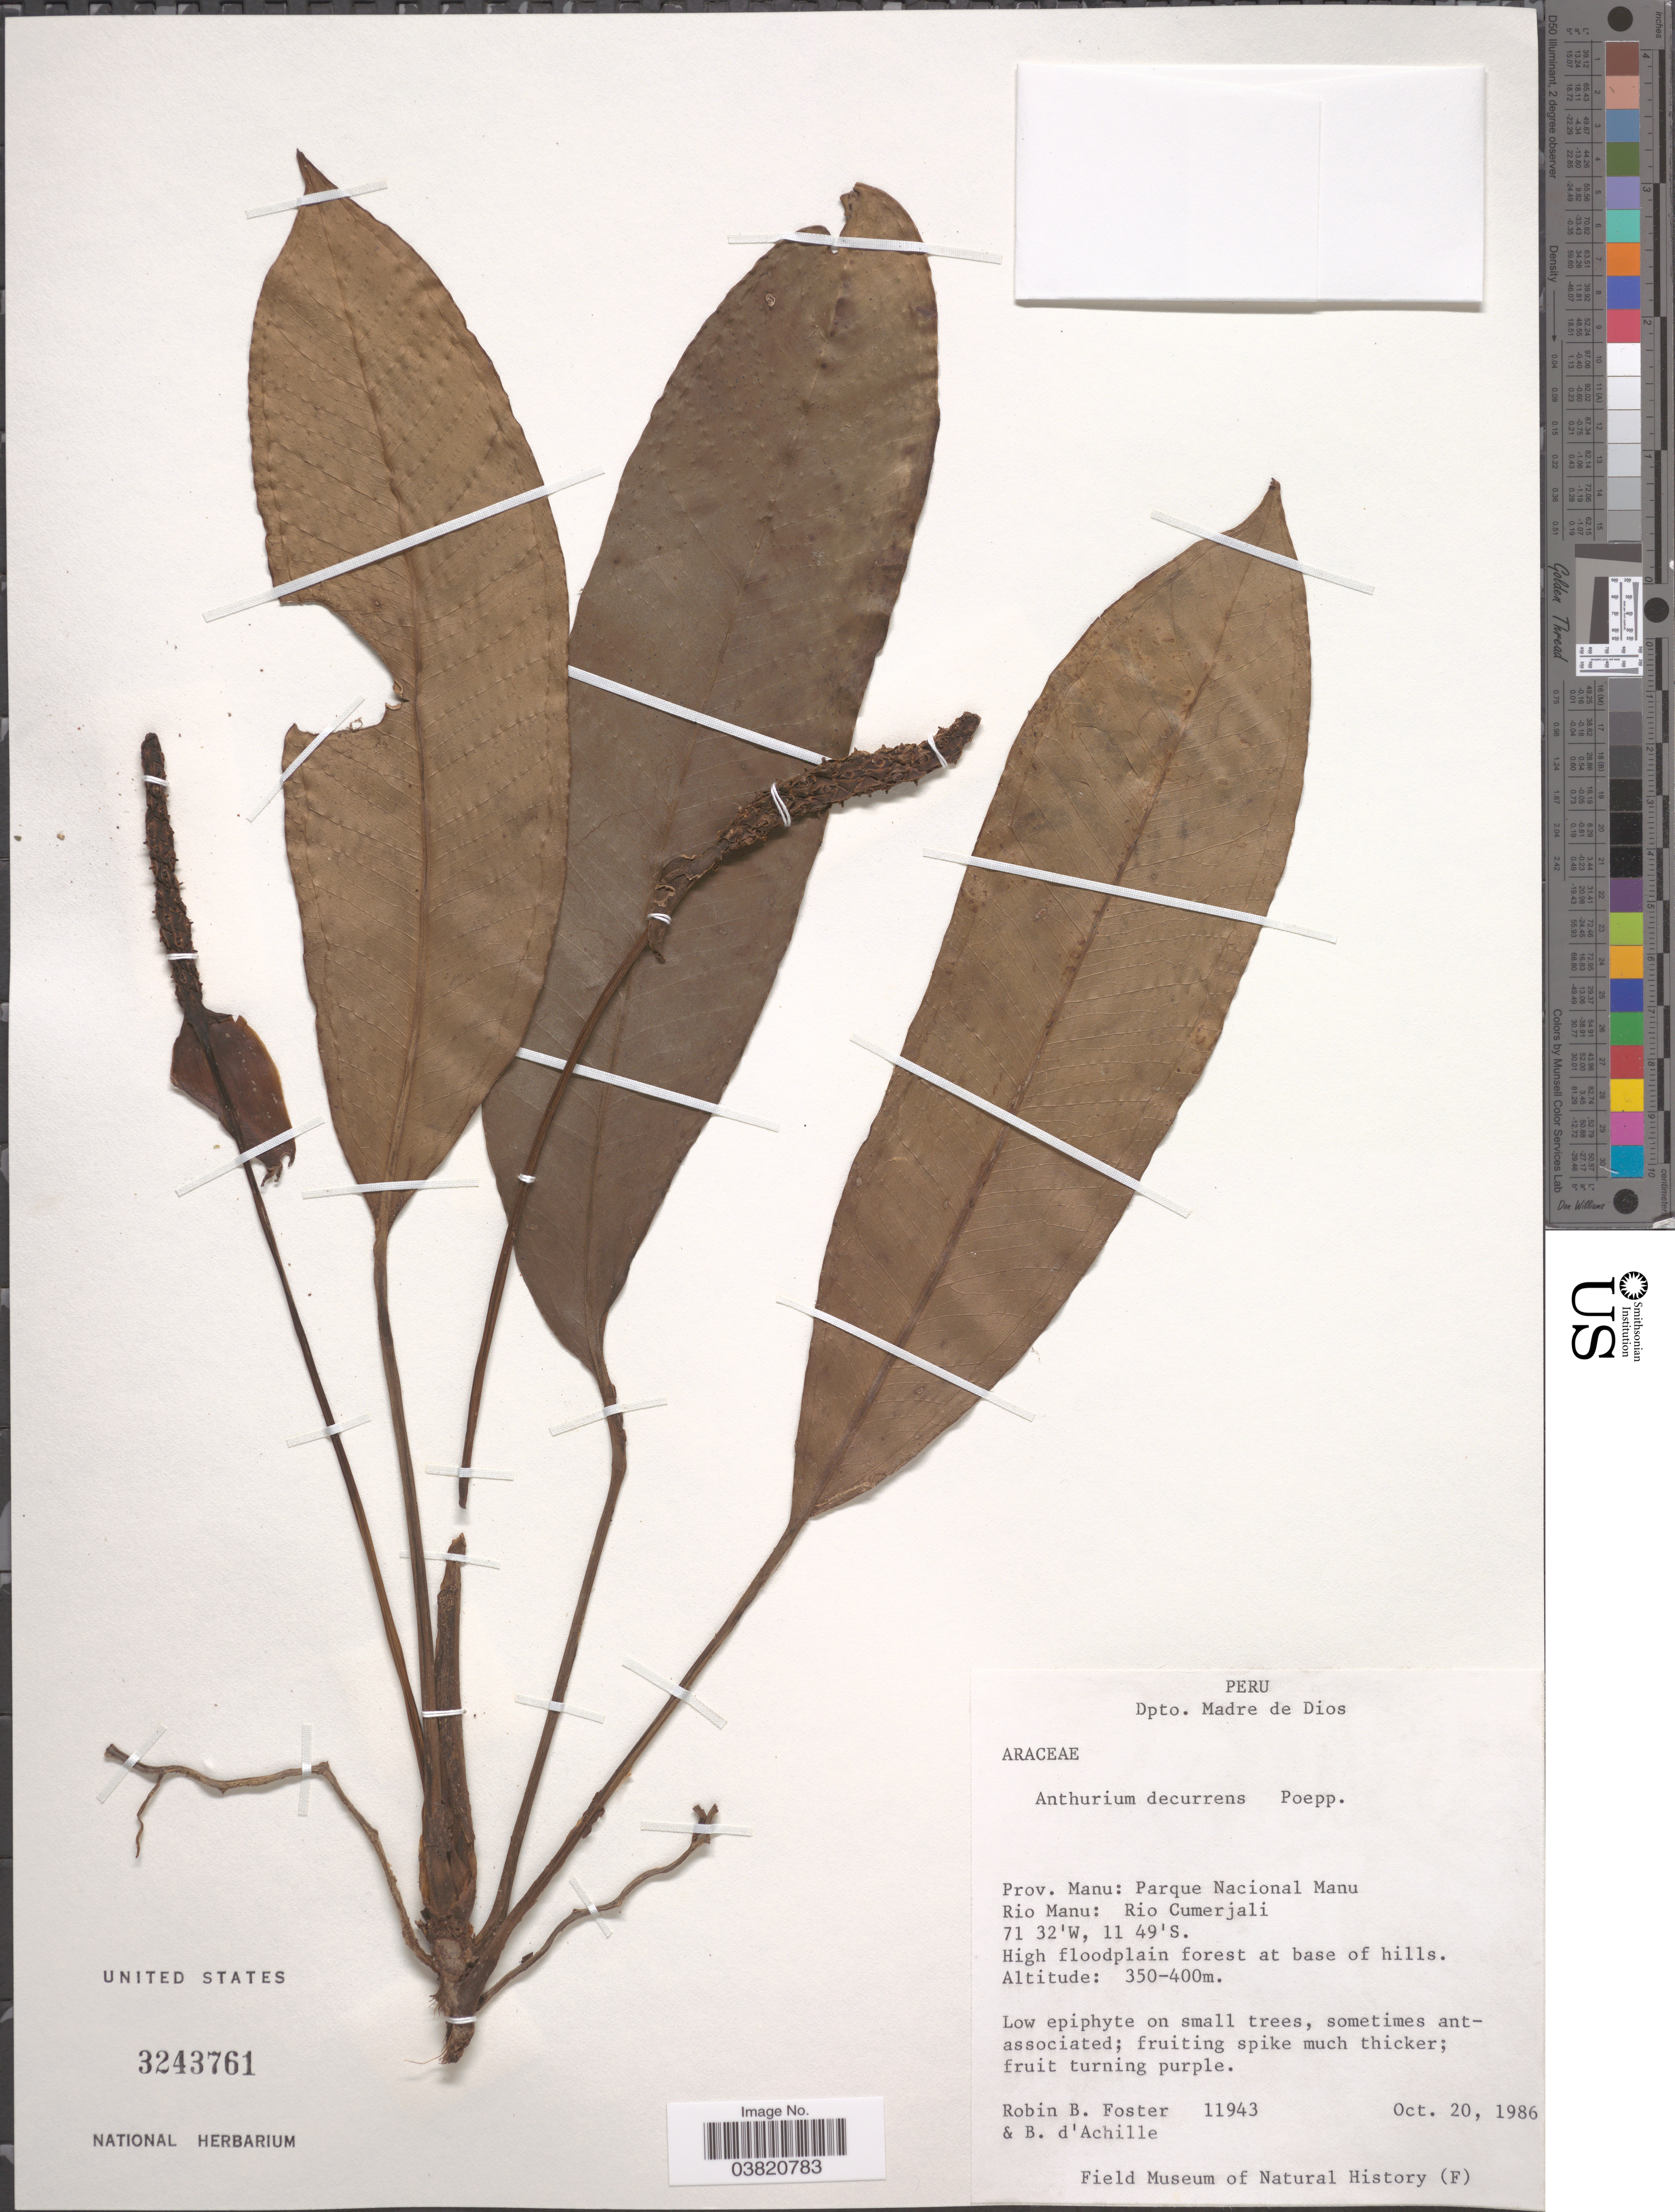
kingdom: Plantae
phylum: Tracheophyta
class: Liliopsida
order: Alismatales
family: Araceae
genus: Anthurium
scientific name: Anthurium decurrens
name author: Poepp.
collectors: R. B. Foster & B. d'Achille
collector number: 11943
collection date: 1986-10-20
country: Peru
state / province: Madre de Dios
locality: Dpto. Madre de Dios. Prov. Manu: Parque Nacional Manu. Rio Manu: Rio Cumerjali.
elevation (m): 350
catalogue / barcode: US 3243761